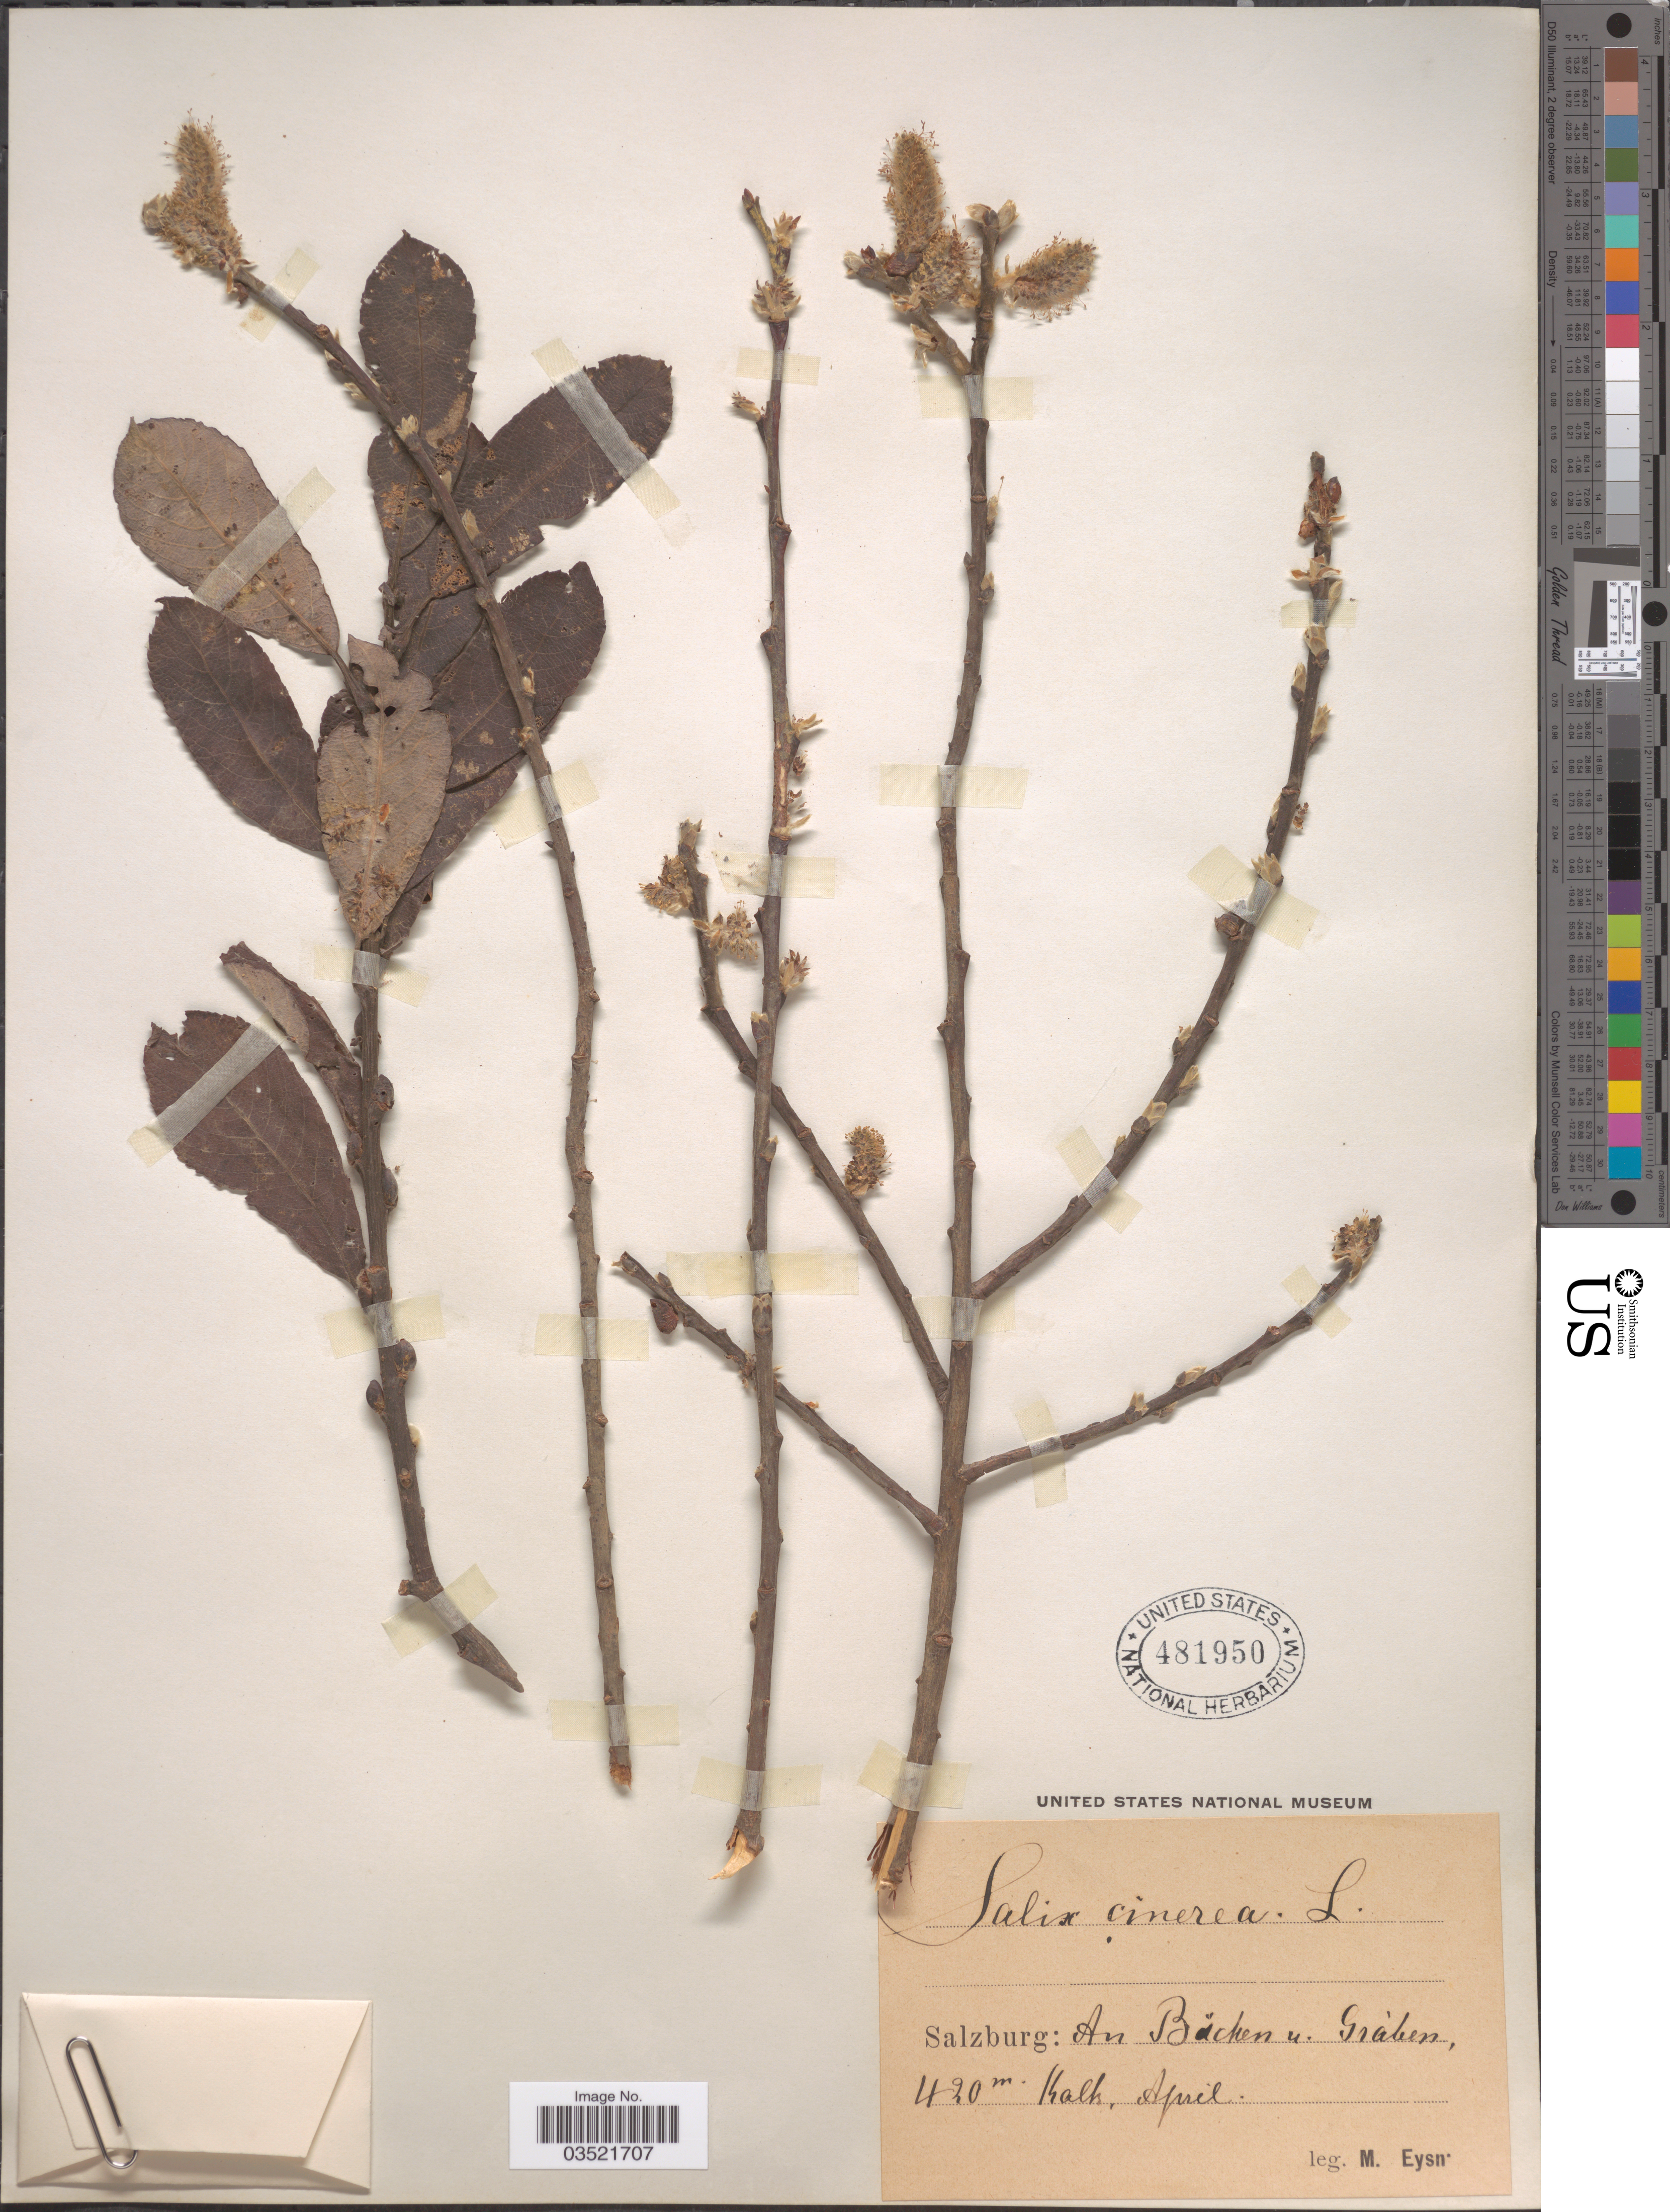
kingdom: Plantae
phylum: Tracheophyta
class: Magnoliopsida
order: Malpighiales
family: Salicaceae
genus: Salix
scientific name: Salix cinerea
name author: L.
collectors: M. Eysn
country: Austria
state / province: Salzburg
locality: An Bächen u. Gràben, Kalk.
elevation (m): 420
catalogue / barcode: US 481950